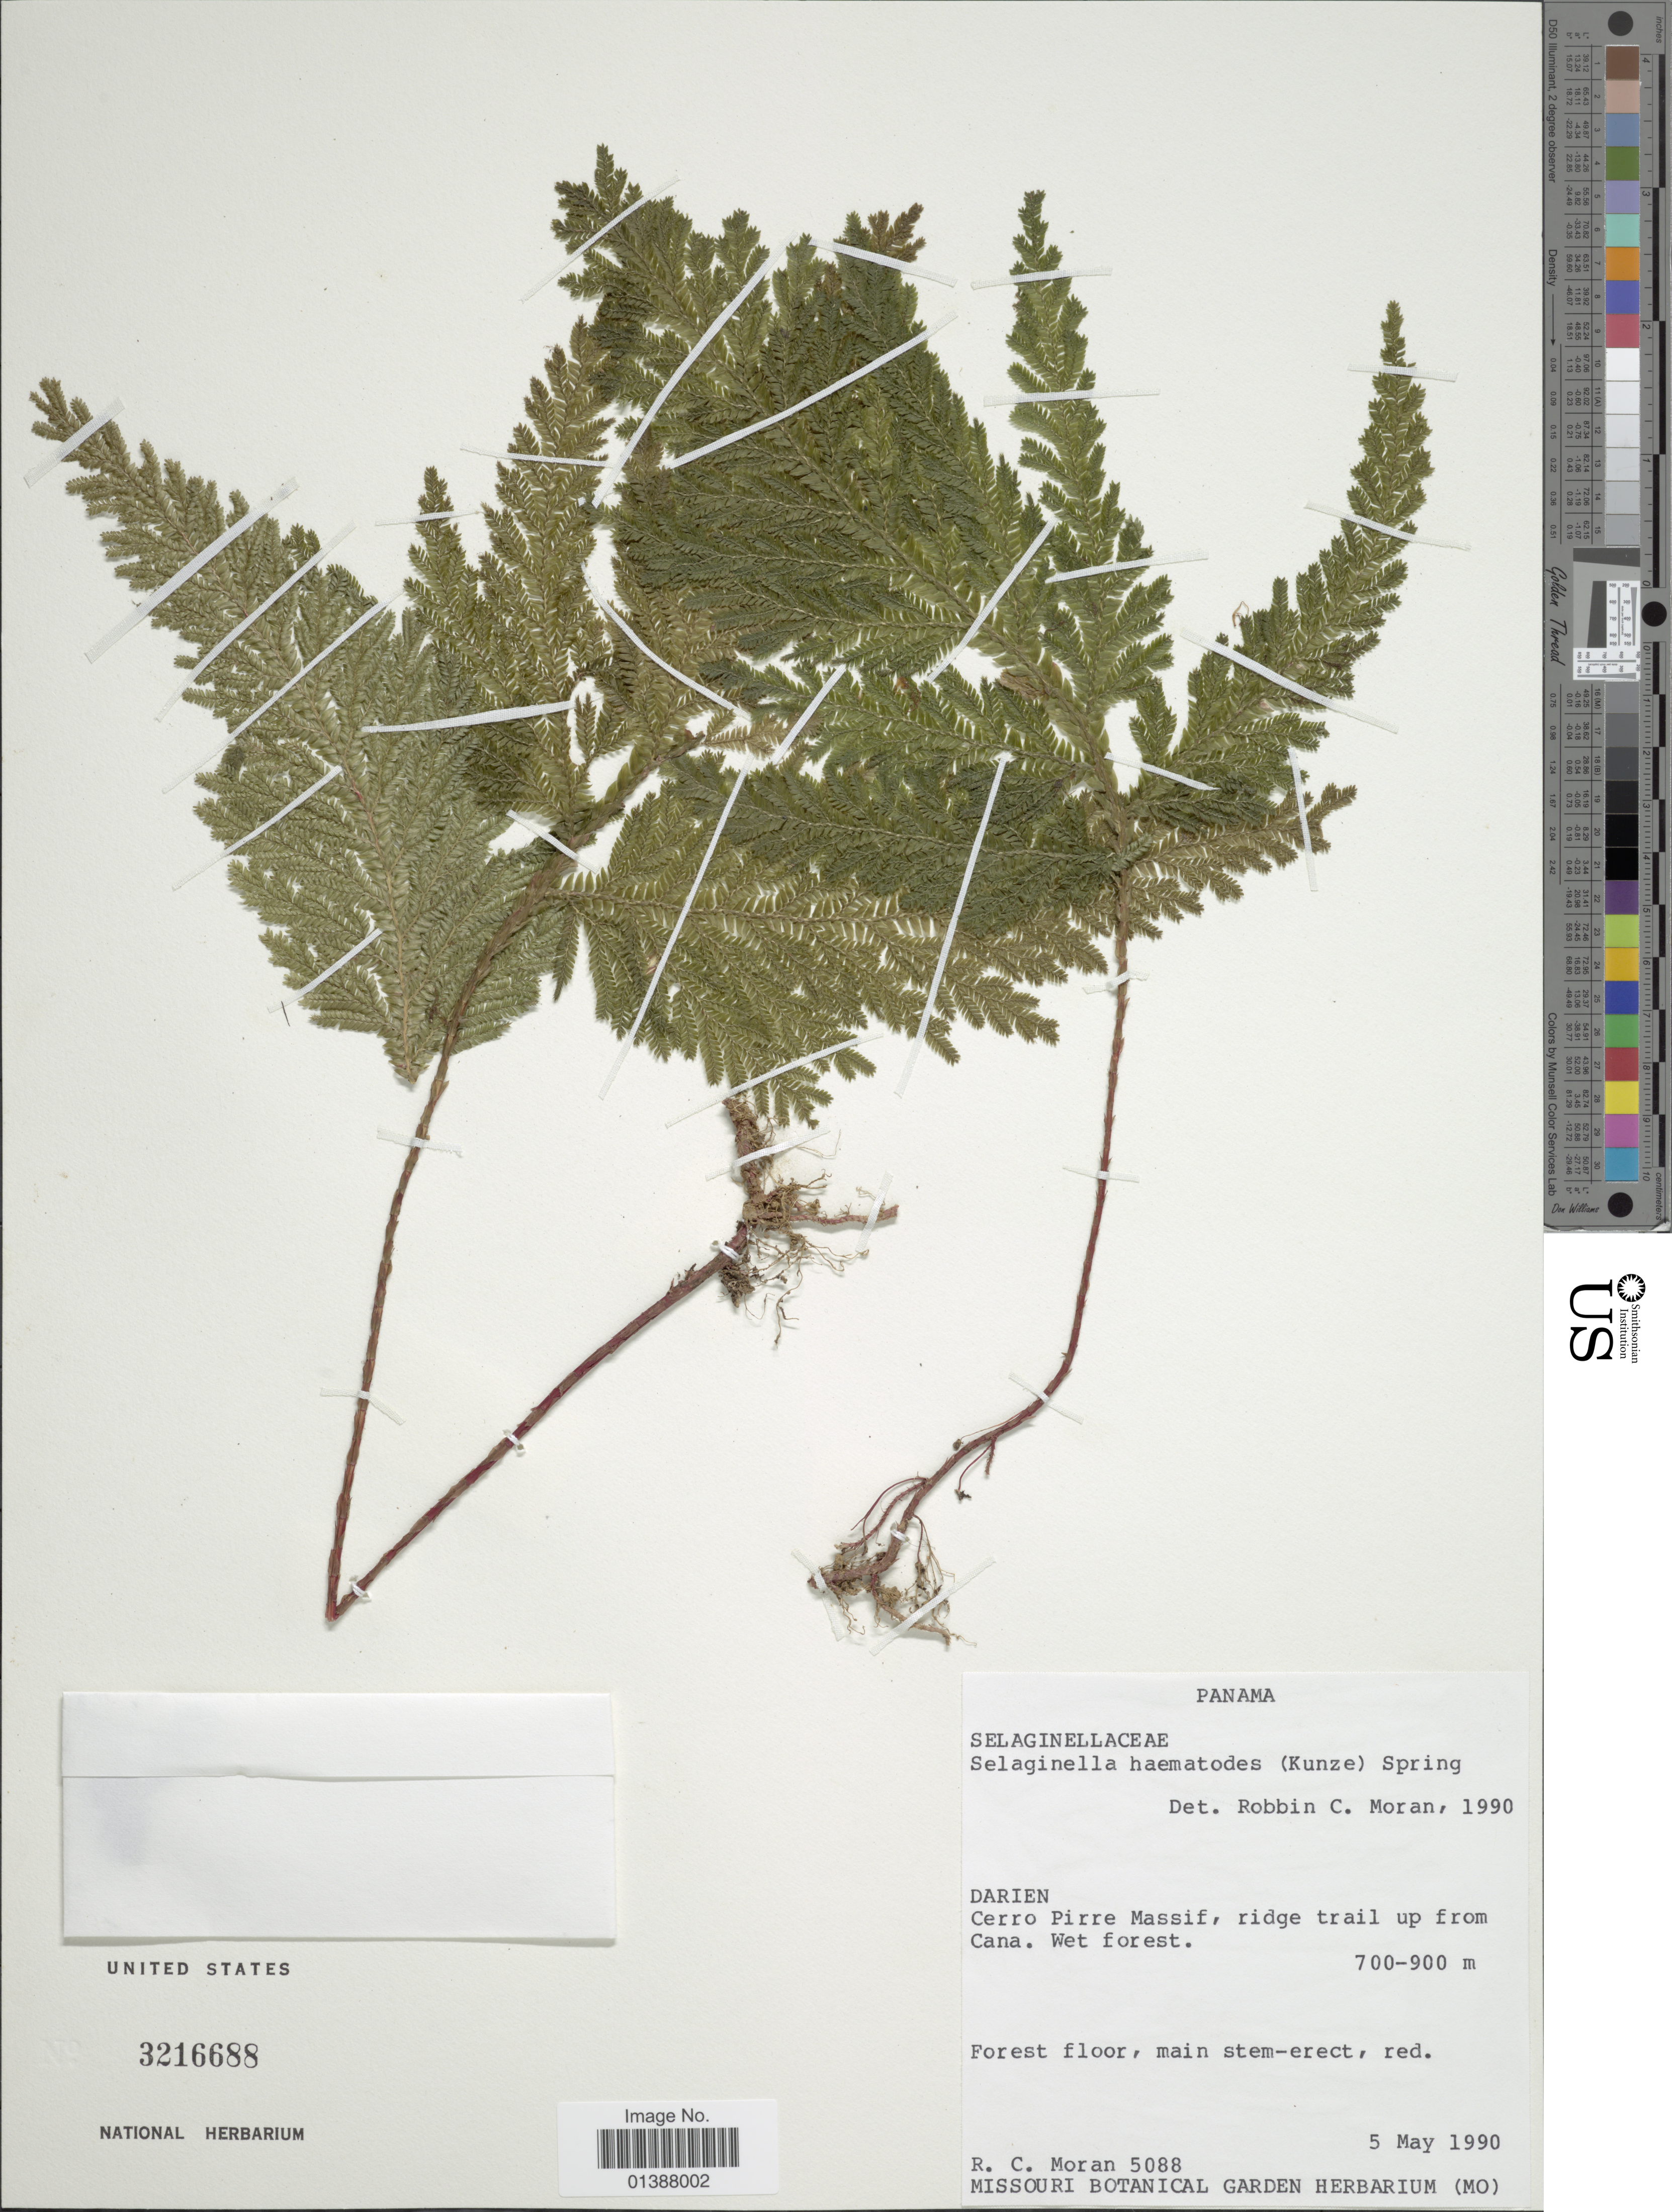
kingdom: Plantae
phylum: Tracheophyta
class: Lycopodiopsida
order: Selaginellales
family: Selaginellaceae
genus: Selaginella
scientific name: Selaginella haematodes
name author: (Kunze) Spring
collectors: R. C. Moran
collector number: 5088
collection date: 1990-05-05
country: Panama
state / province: Darién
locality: Cerro Pirre Massif, rdige trail up from Cana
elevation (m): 700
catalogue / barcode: US 3216688